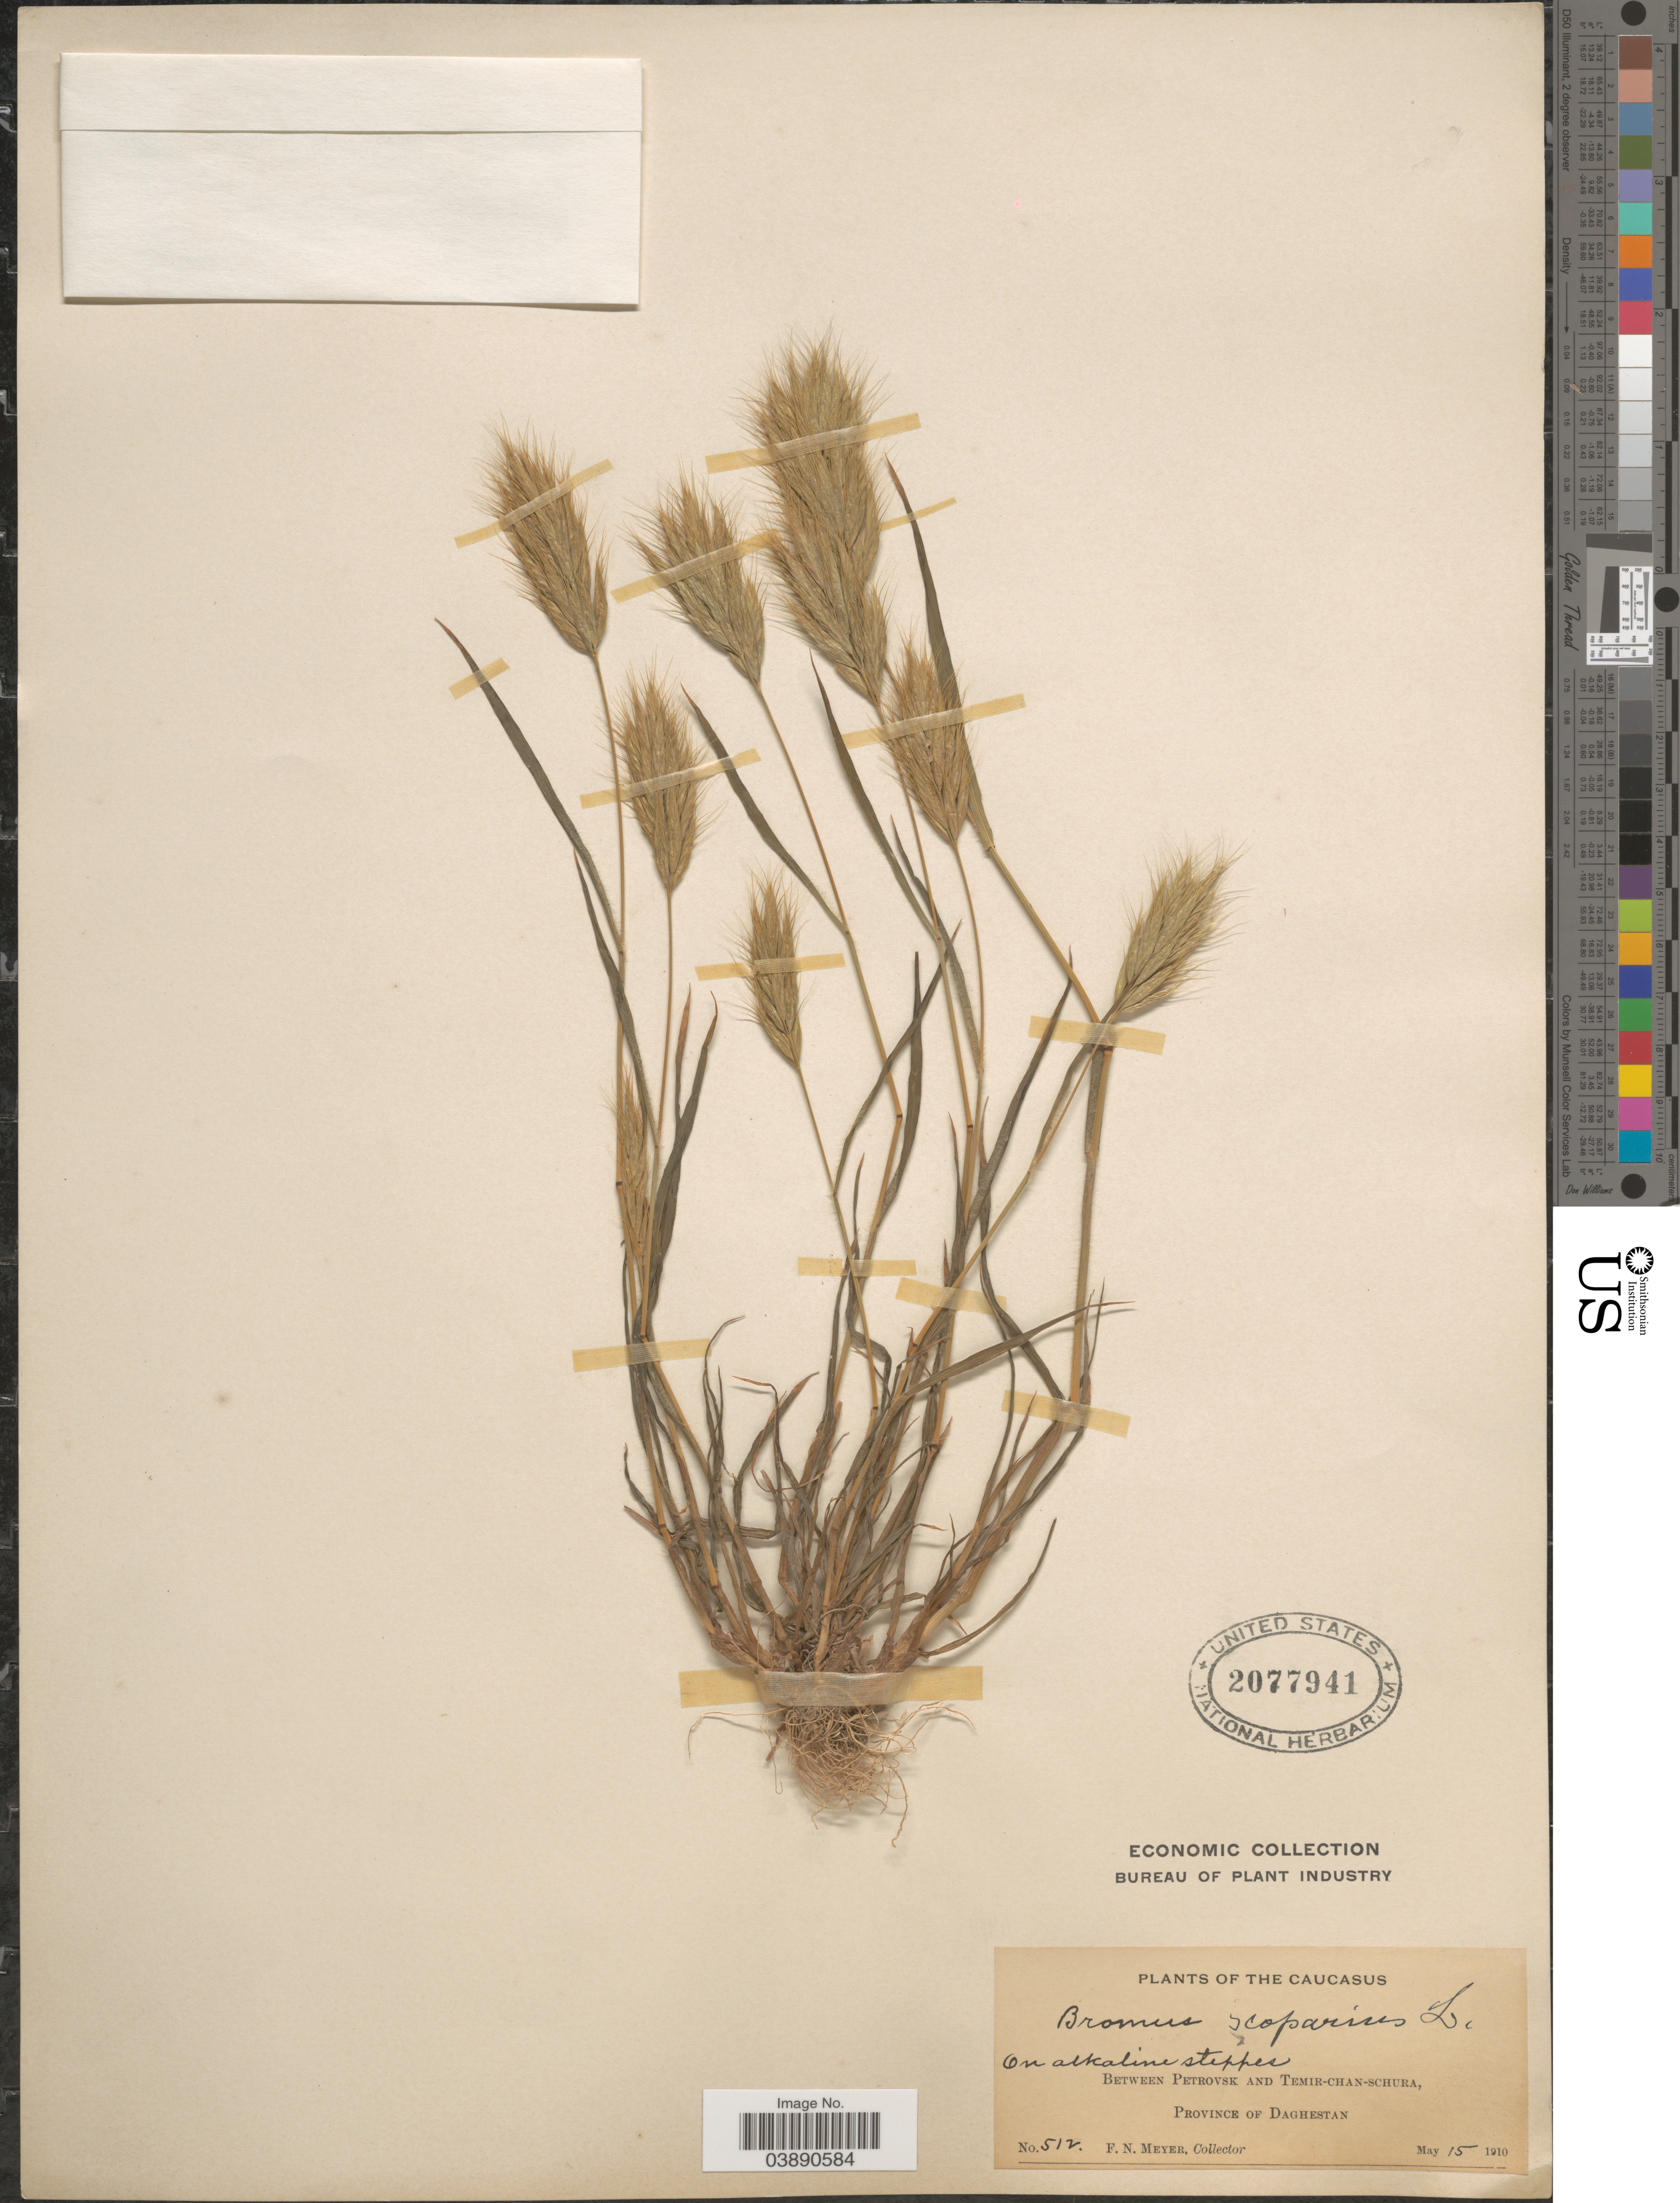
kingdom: Plantae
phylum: Tracheophyta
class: Liliopsida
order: Poales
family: Poaceae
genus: Bromus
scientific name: Bromus scoparius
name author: L.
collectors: F. N. Meyer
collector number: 512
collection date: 1910-05-15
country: Russian Federation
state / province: Dagestan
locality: The Caucasus. Between Petrovsk and Temir-Chan-Schura, province of Daghestan.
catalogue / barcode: US 2077941